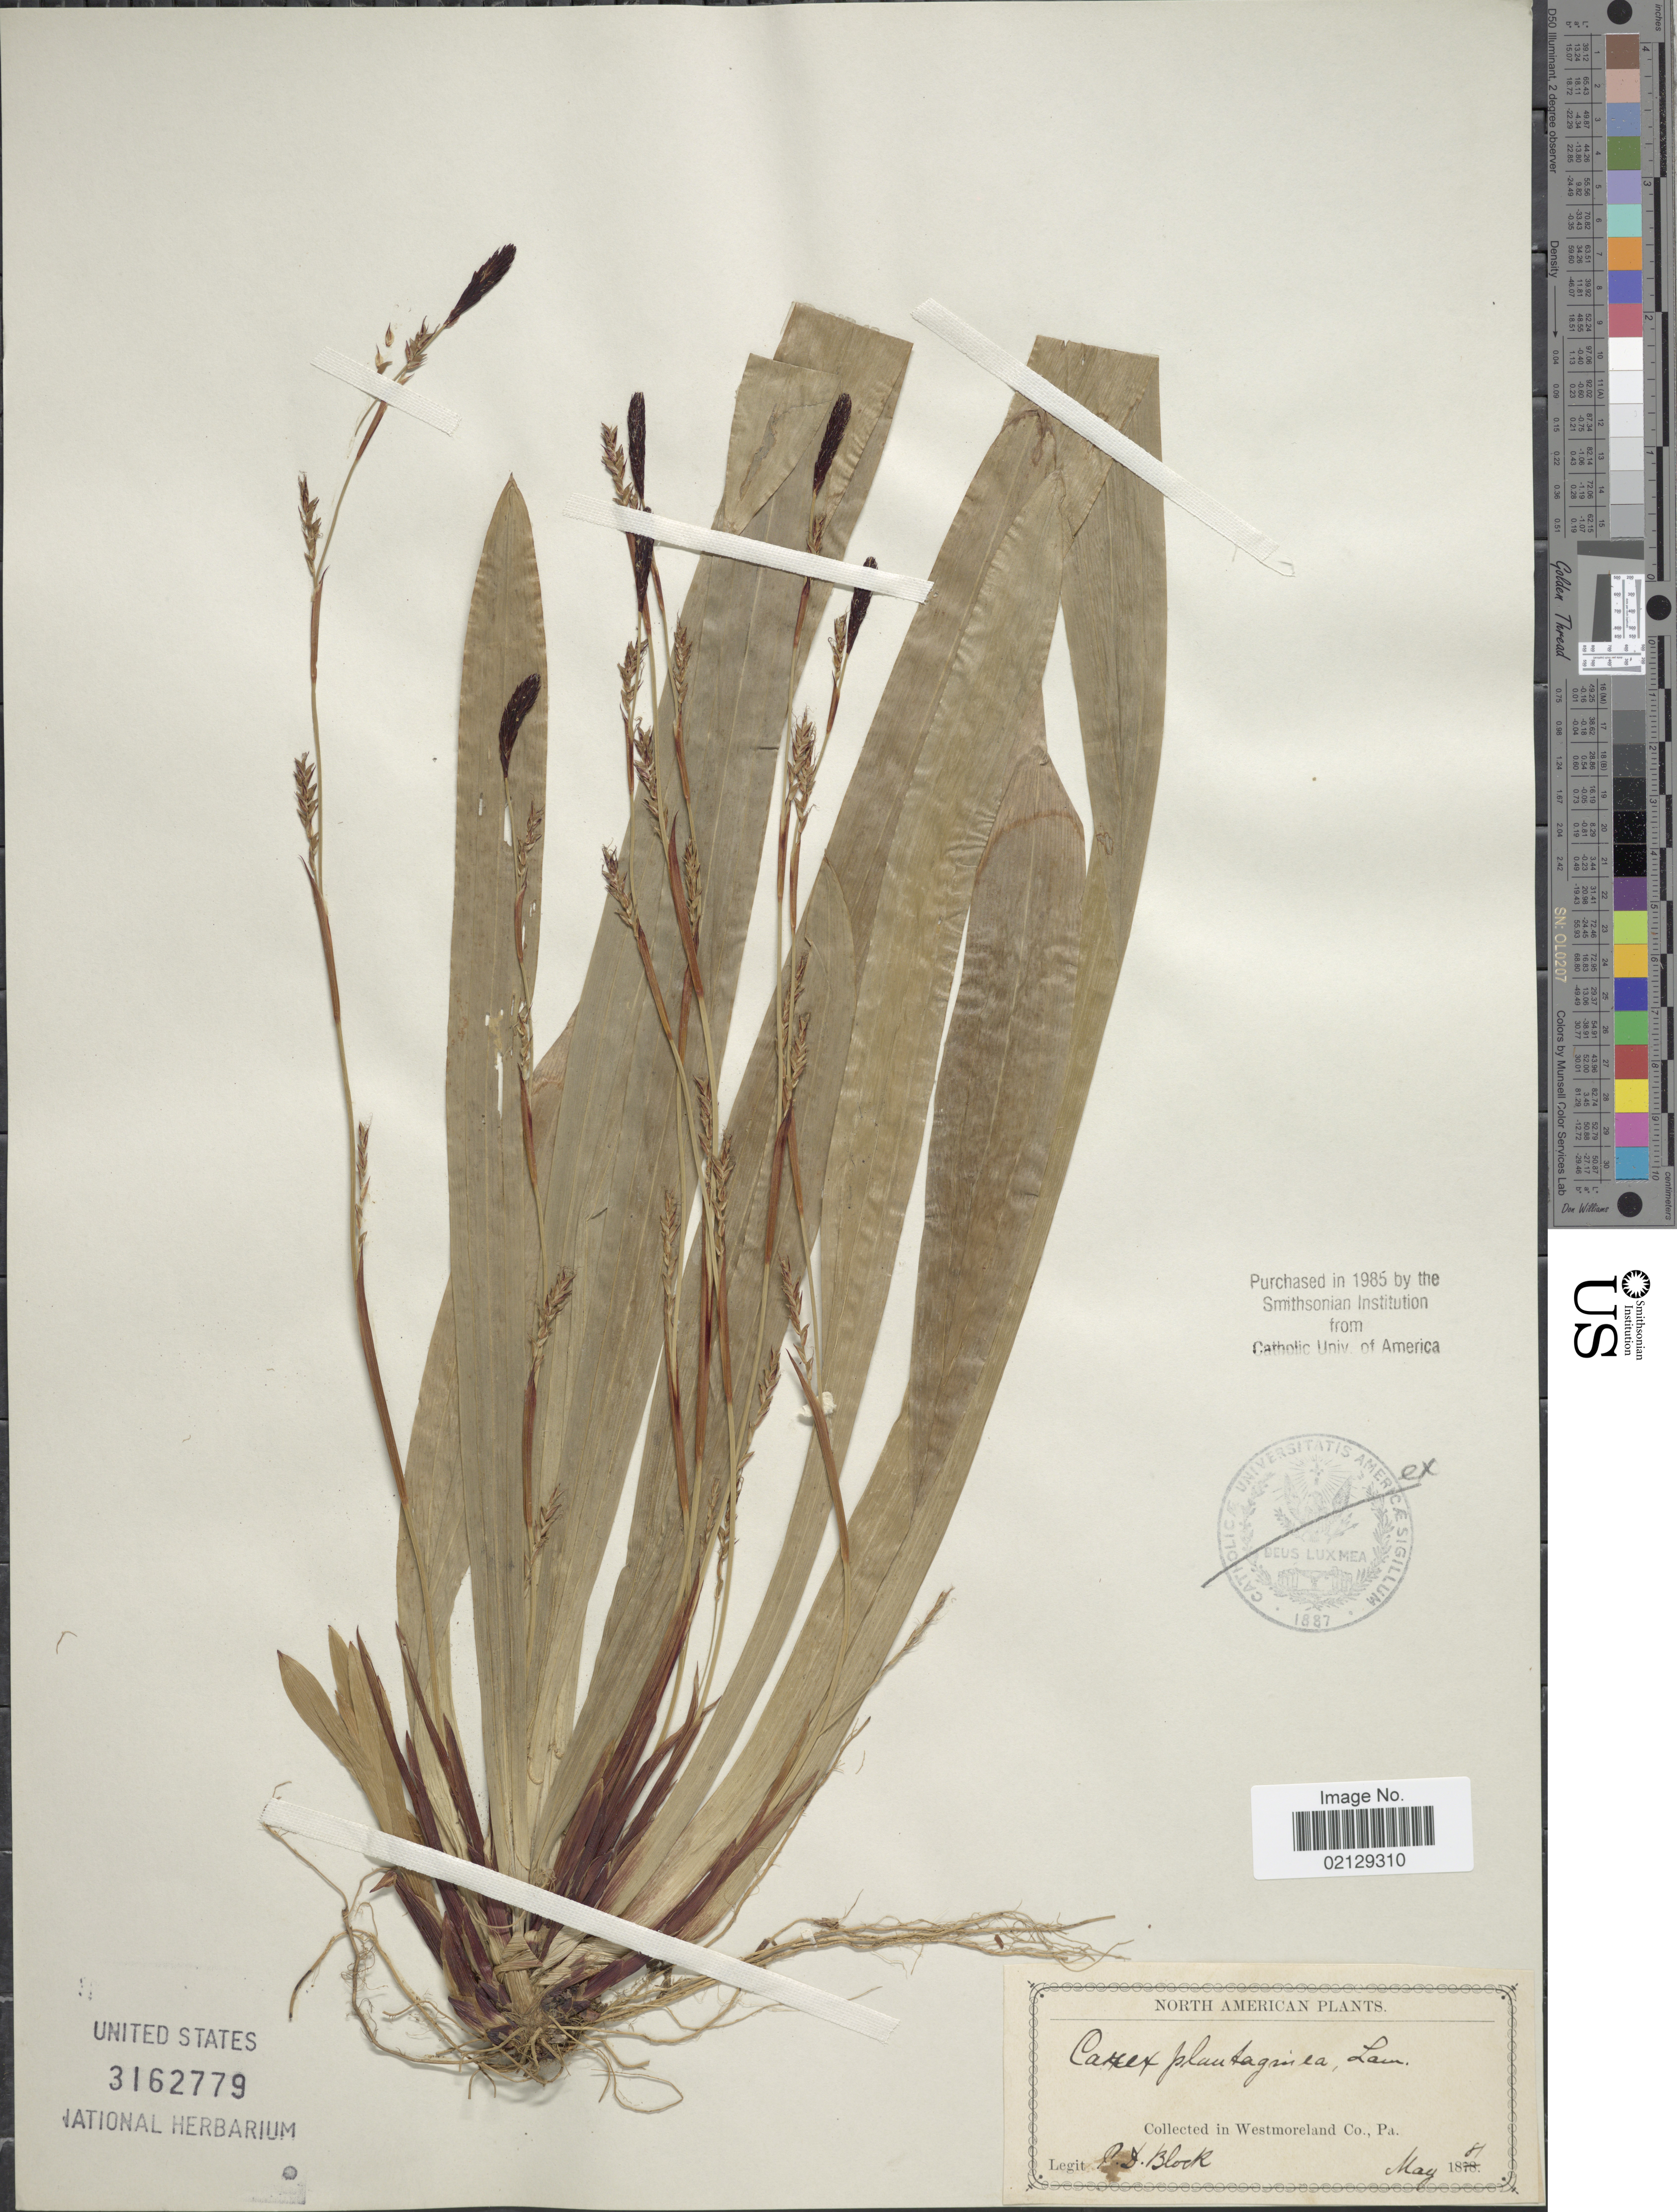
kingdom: Plantae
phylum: Tracheophyta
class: Liliopsida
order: Poales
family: Cyperaceae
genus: Carex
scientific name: Carex plantaginea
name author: Lam.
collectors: P. De Block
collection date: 1881-05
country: United States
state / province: Pennsylvania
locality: In Westmoreland Co., Pa.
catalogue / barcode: US 3162779